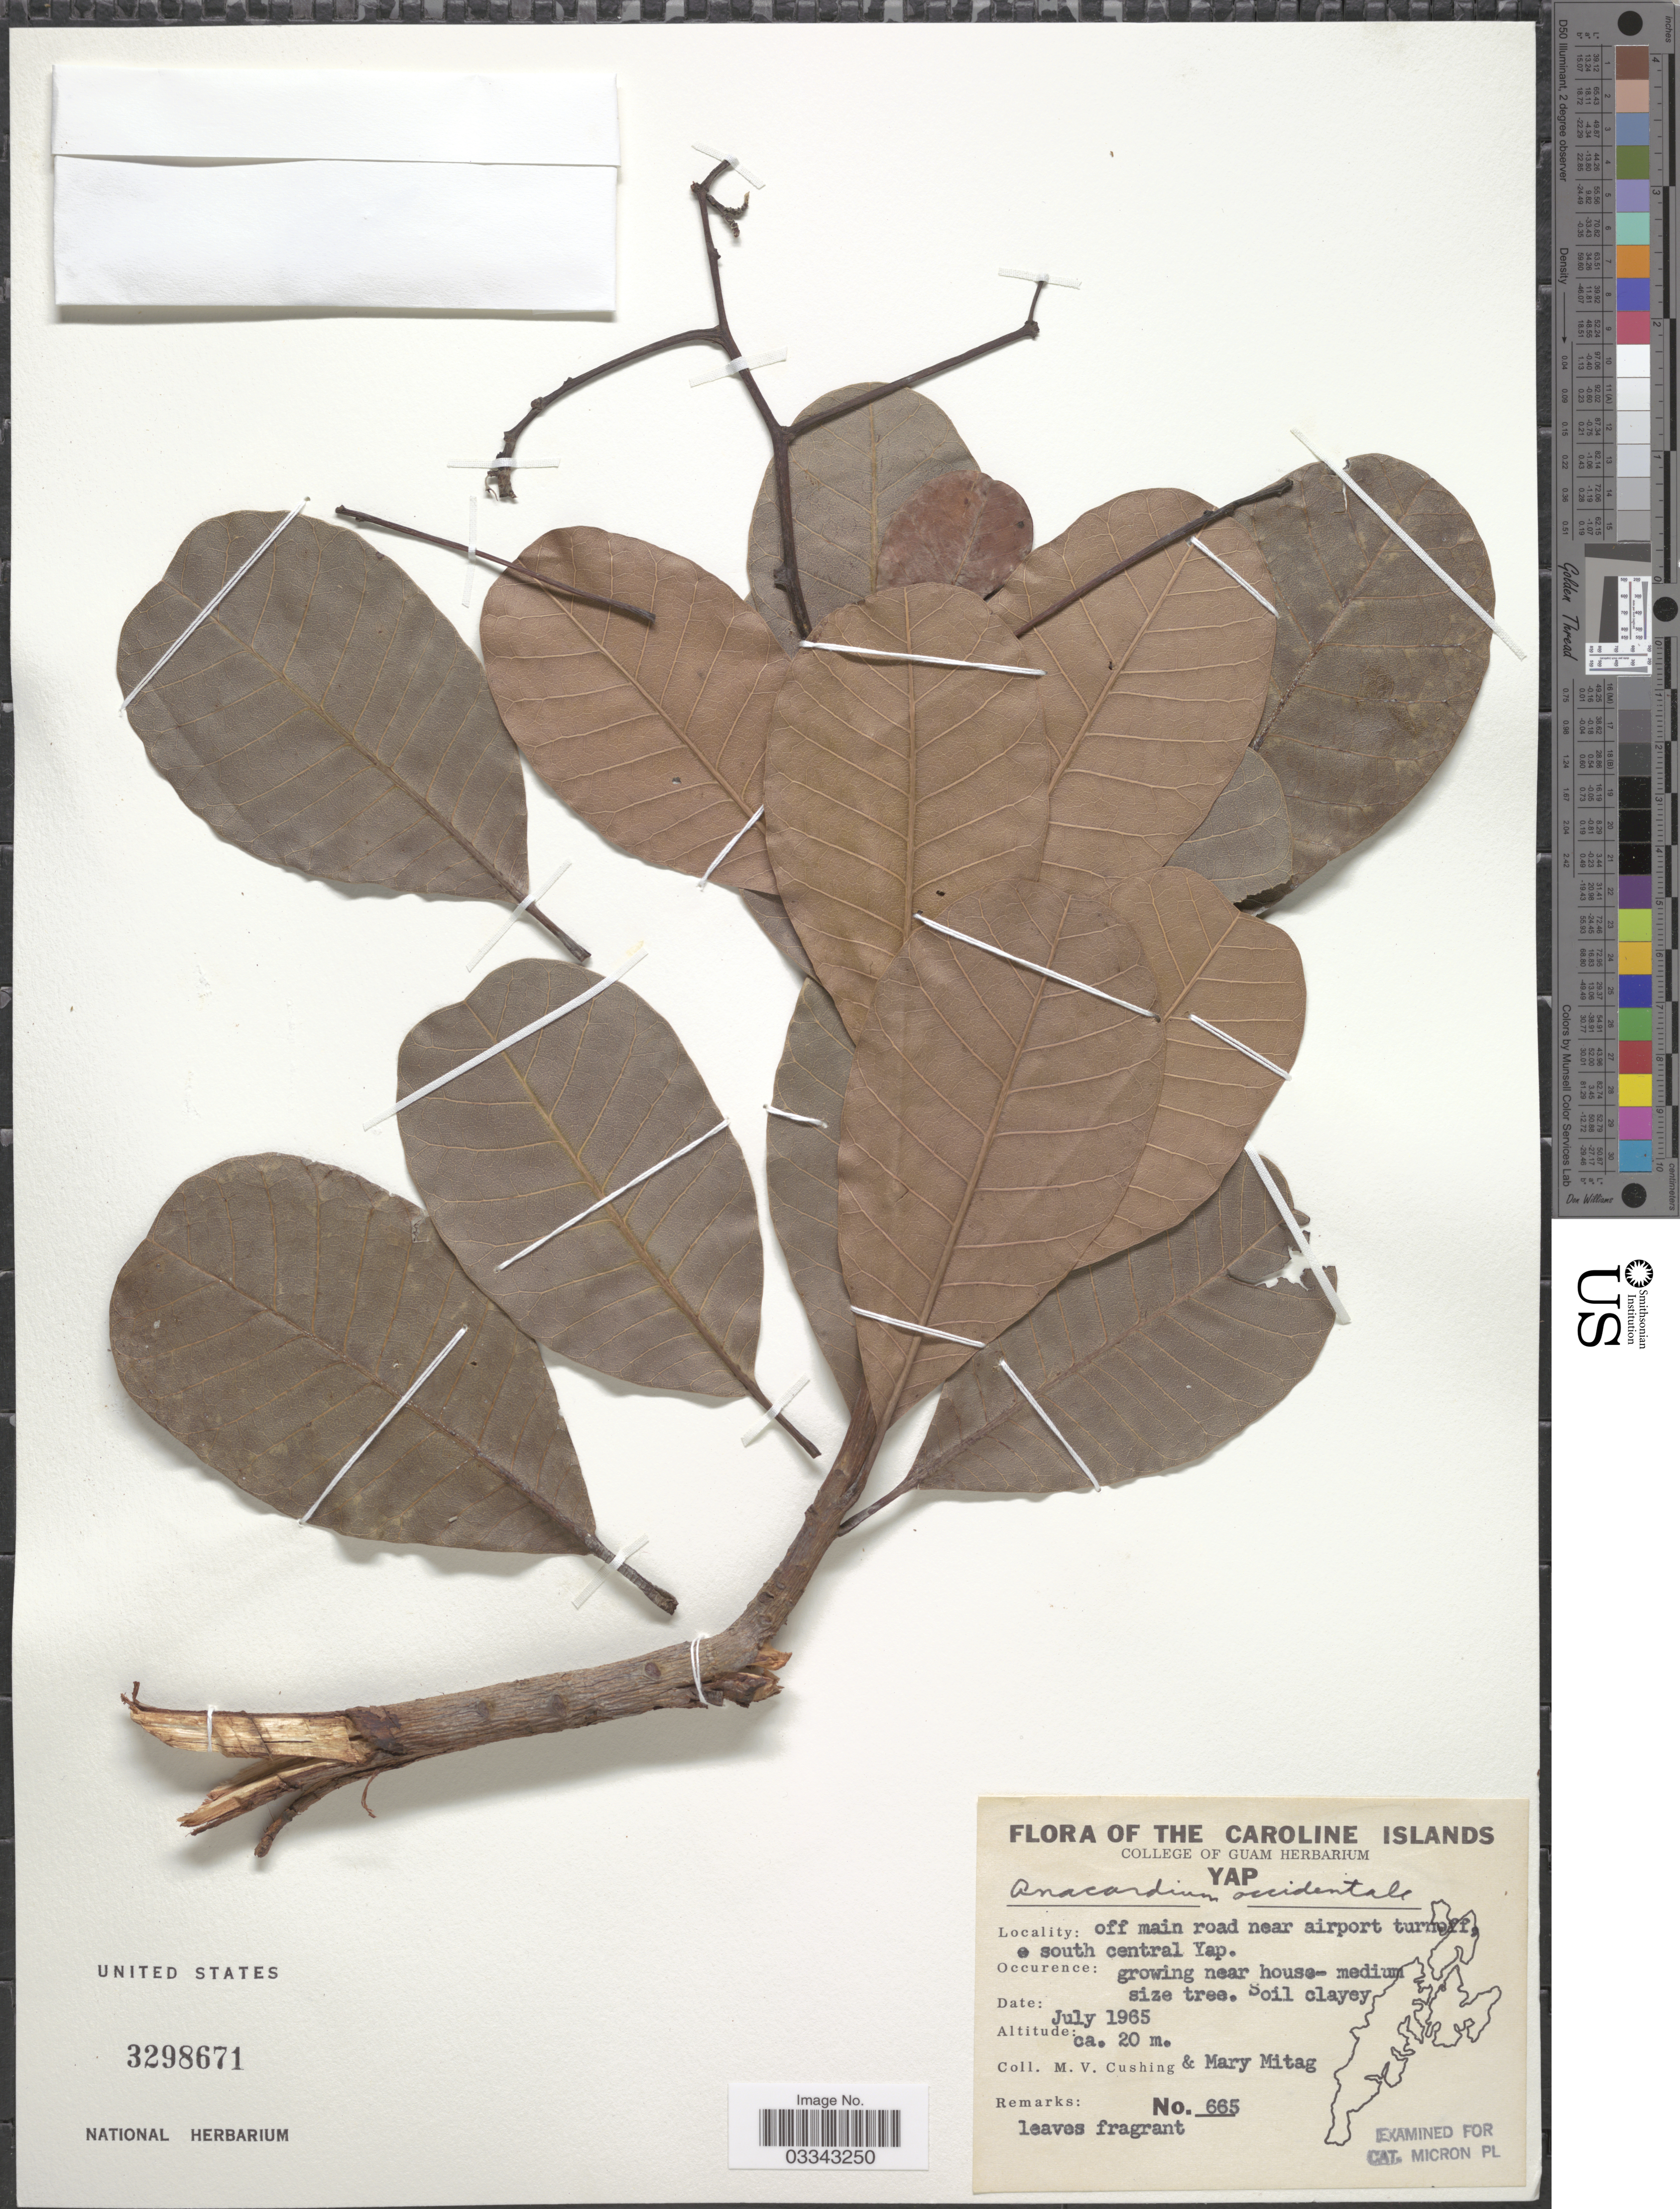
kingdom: Plantae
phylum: Tracheophyta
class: Magnoliopsida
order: Sapindales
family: Anacardiaceae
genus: Anacardium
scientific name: Anacardium occidentale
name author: L.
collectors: M. V. Cushing & M. Mitag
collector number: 665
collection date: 1965-07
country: Micronesia, Federated States of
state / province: Yap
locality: The Caroline Islands, off main road near airport turnoff, south central Yap.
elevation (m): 20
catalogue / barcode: US 3298671